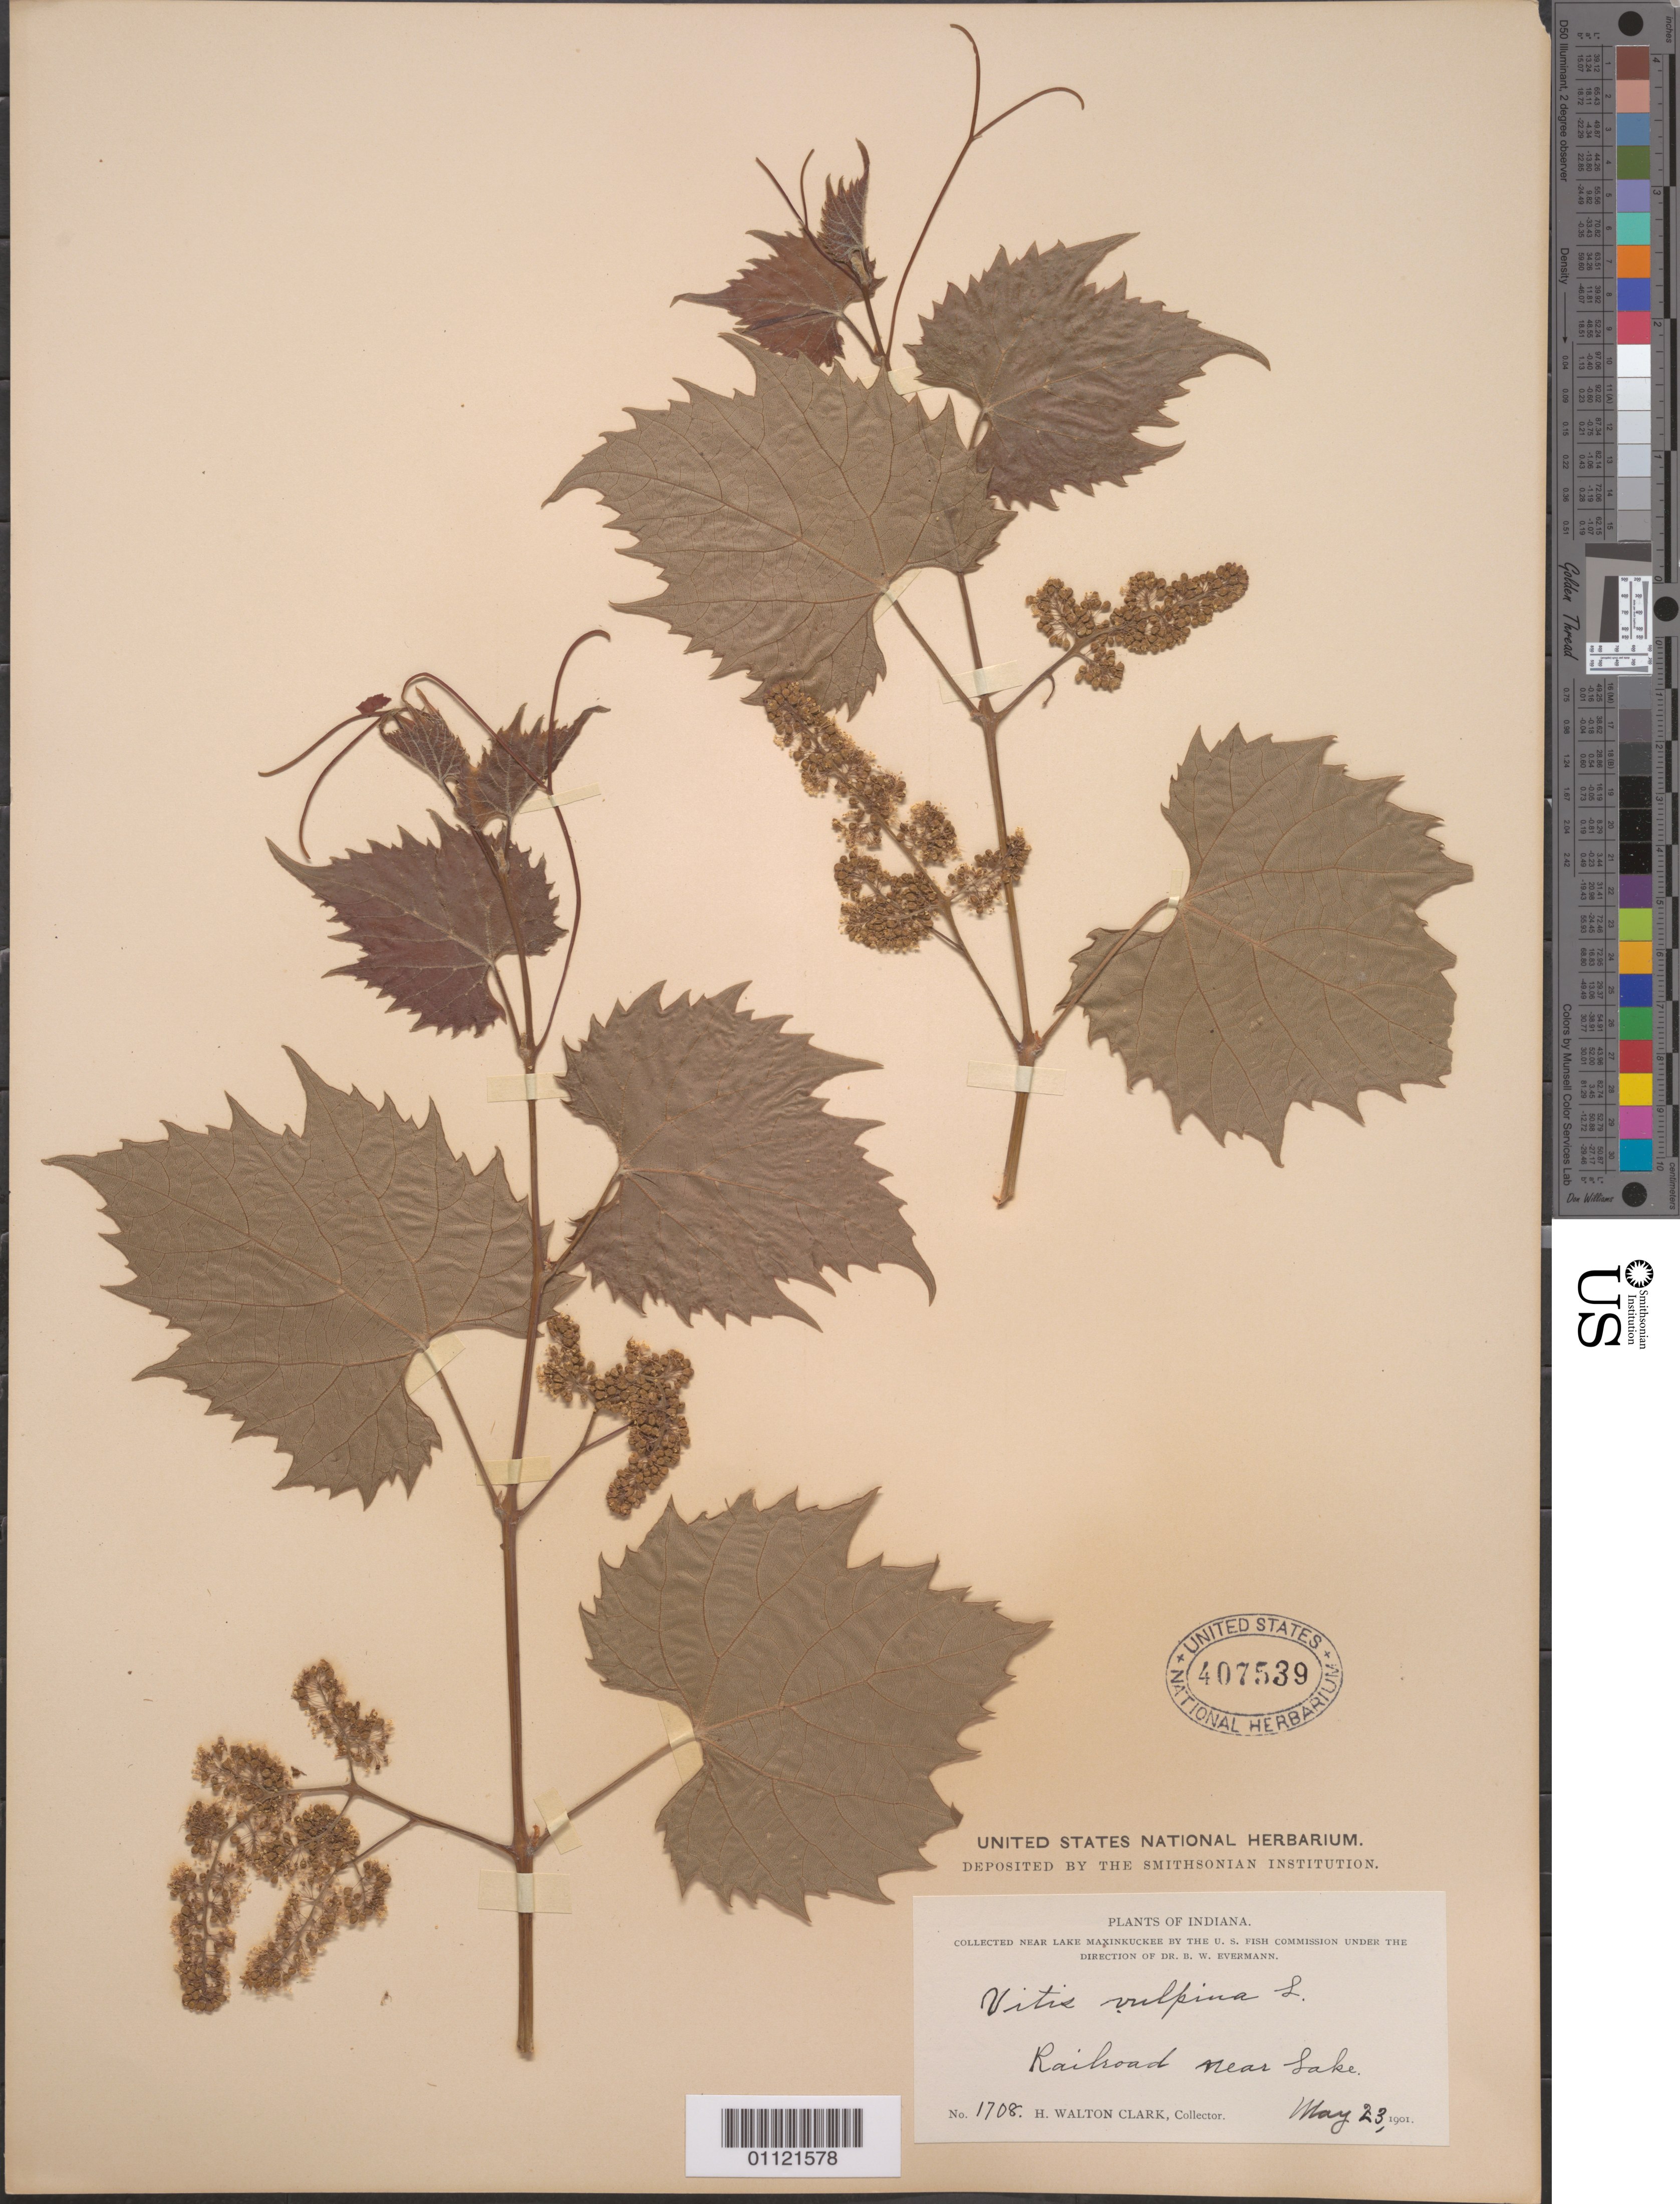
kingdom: Plantae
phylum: Tracheophyta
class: Magnoliopsida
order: Vitales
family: Vitaceae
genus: Vitis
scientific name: Vitis vulpina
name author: L.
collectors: H. W. Clark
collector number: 1708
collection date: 1901-05-23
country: United States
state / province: Indiana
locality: Railroad near Sake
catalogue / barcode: US 407539